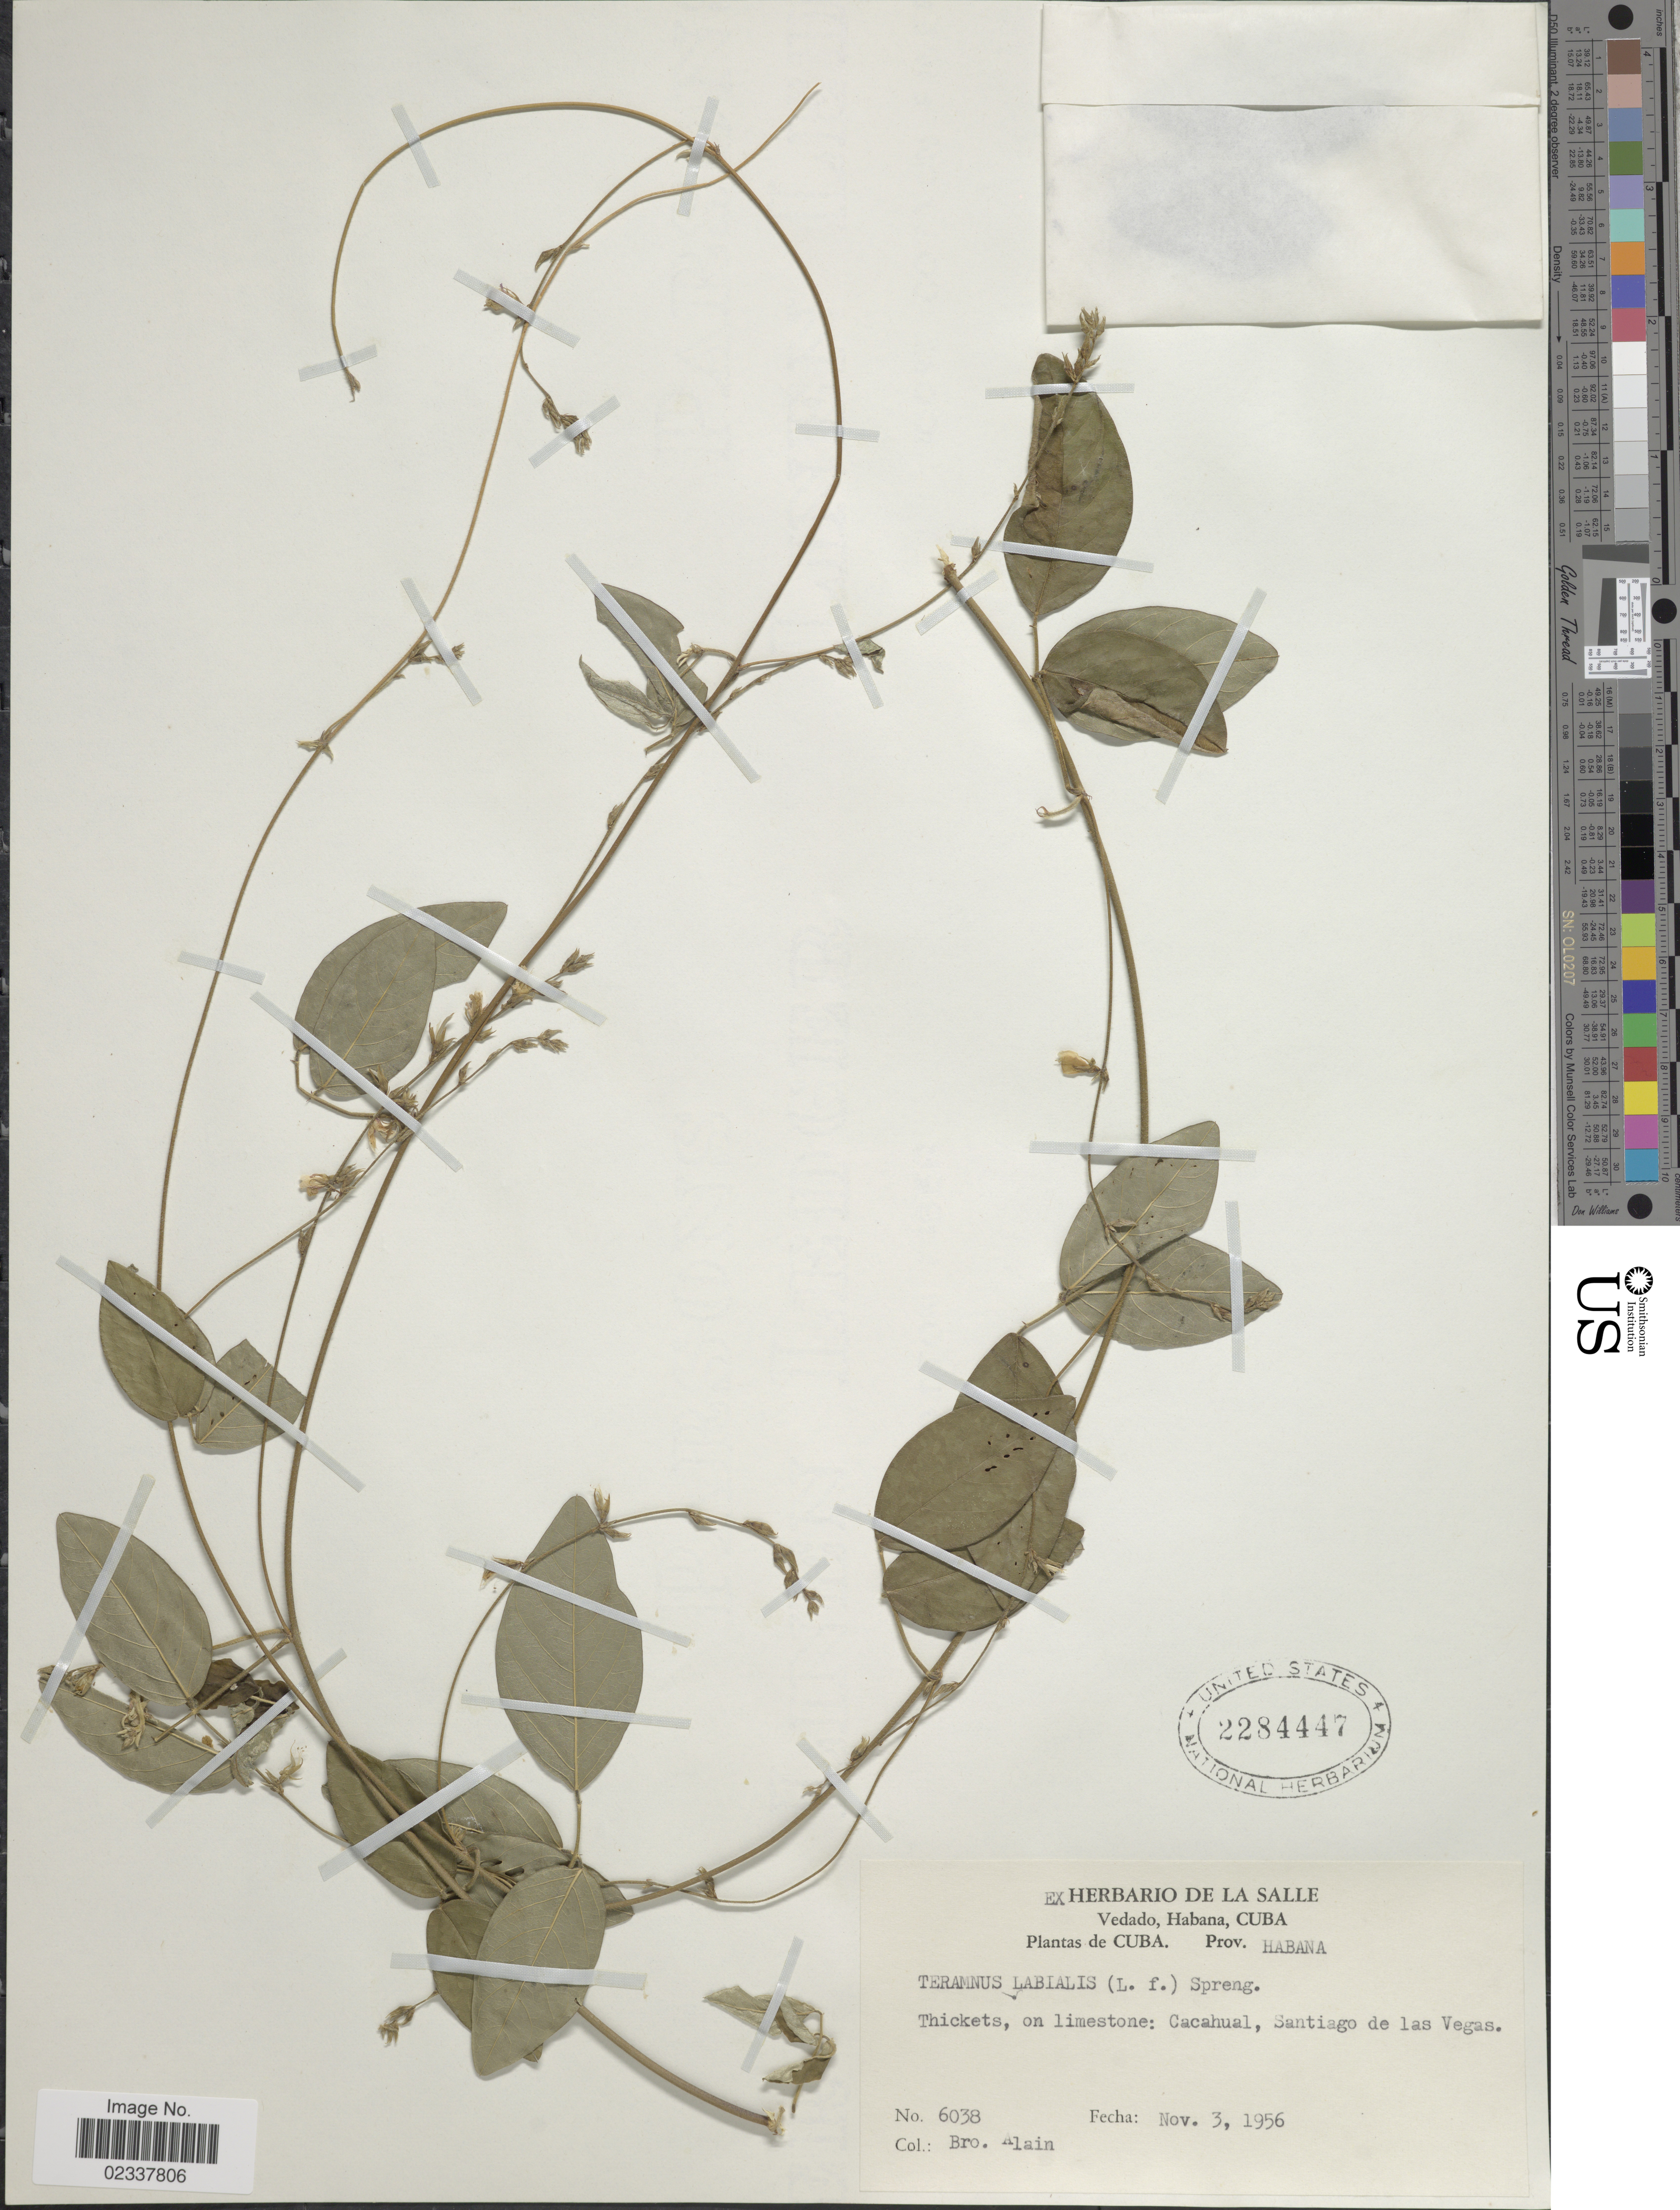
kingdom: Plantae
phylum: Tracheophyta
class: Magnoliopsida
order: Fabales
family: Fabaceae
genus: Teramnus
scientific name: Teramnus labialis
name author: (L. f.) Spreng.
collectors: A. H. Liogier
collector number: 6038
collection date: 1956-11-03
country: Cuba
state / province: La Habana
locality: Prov. Habana, Cacahual, Santiago de las Vegas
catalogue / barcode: US 2284447